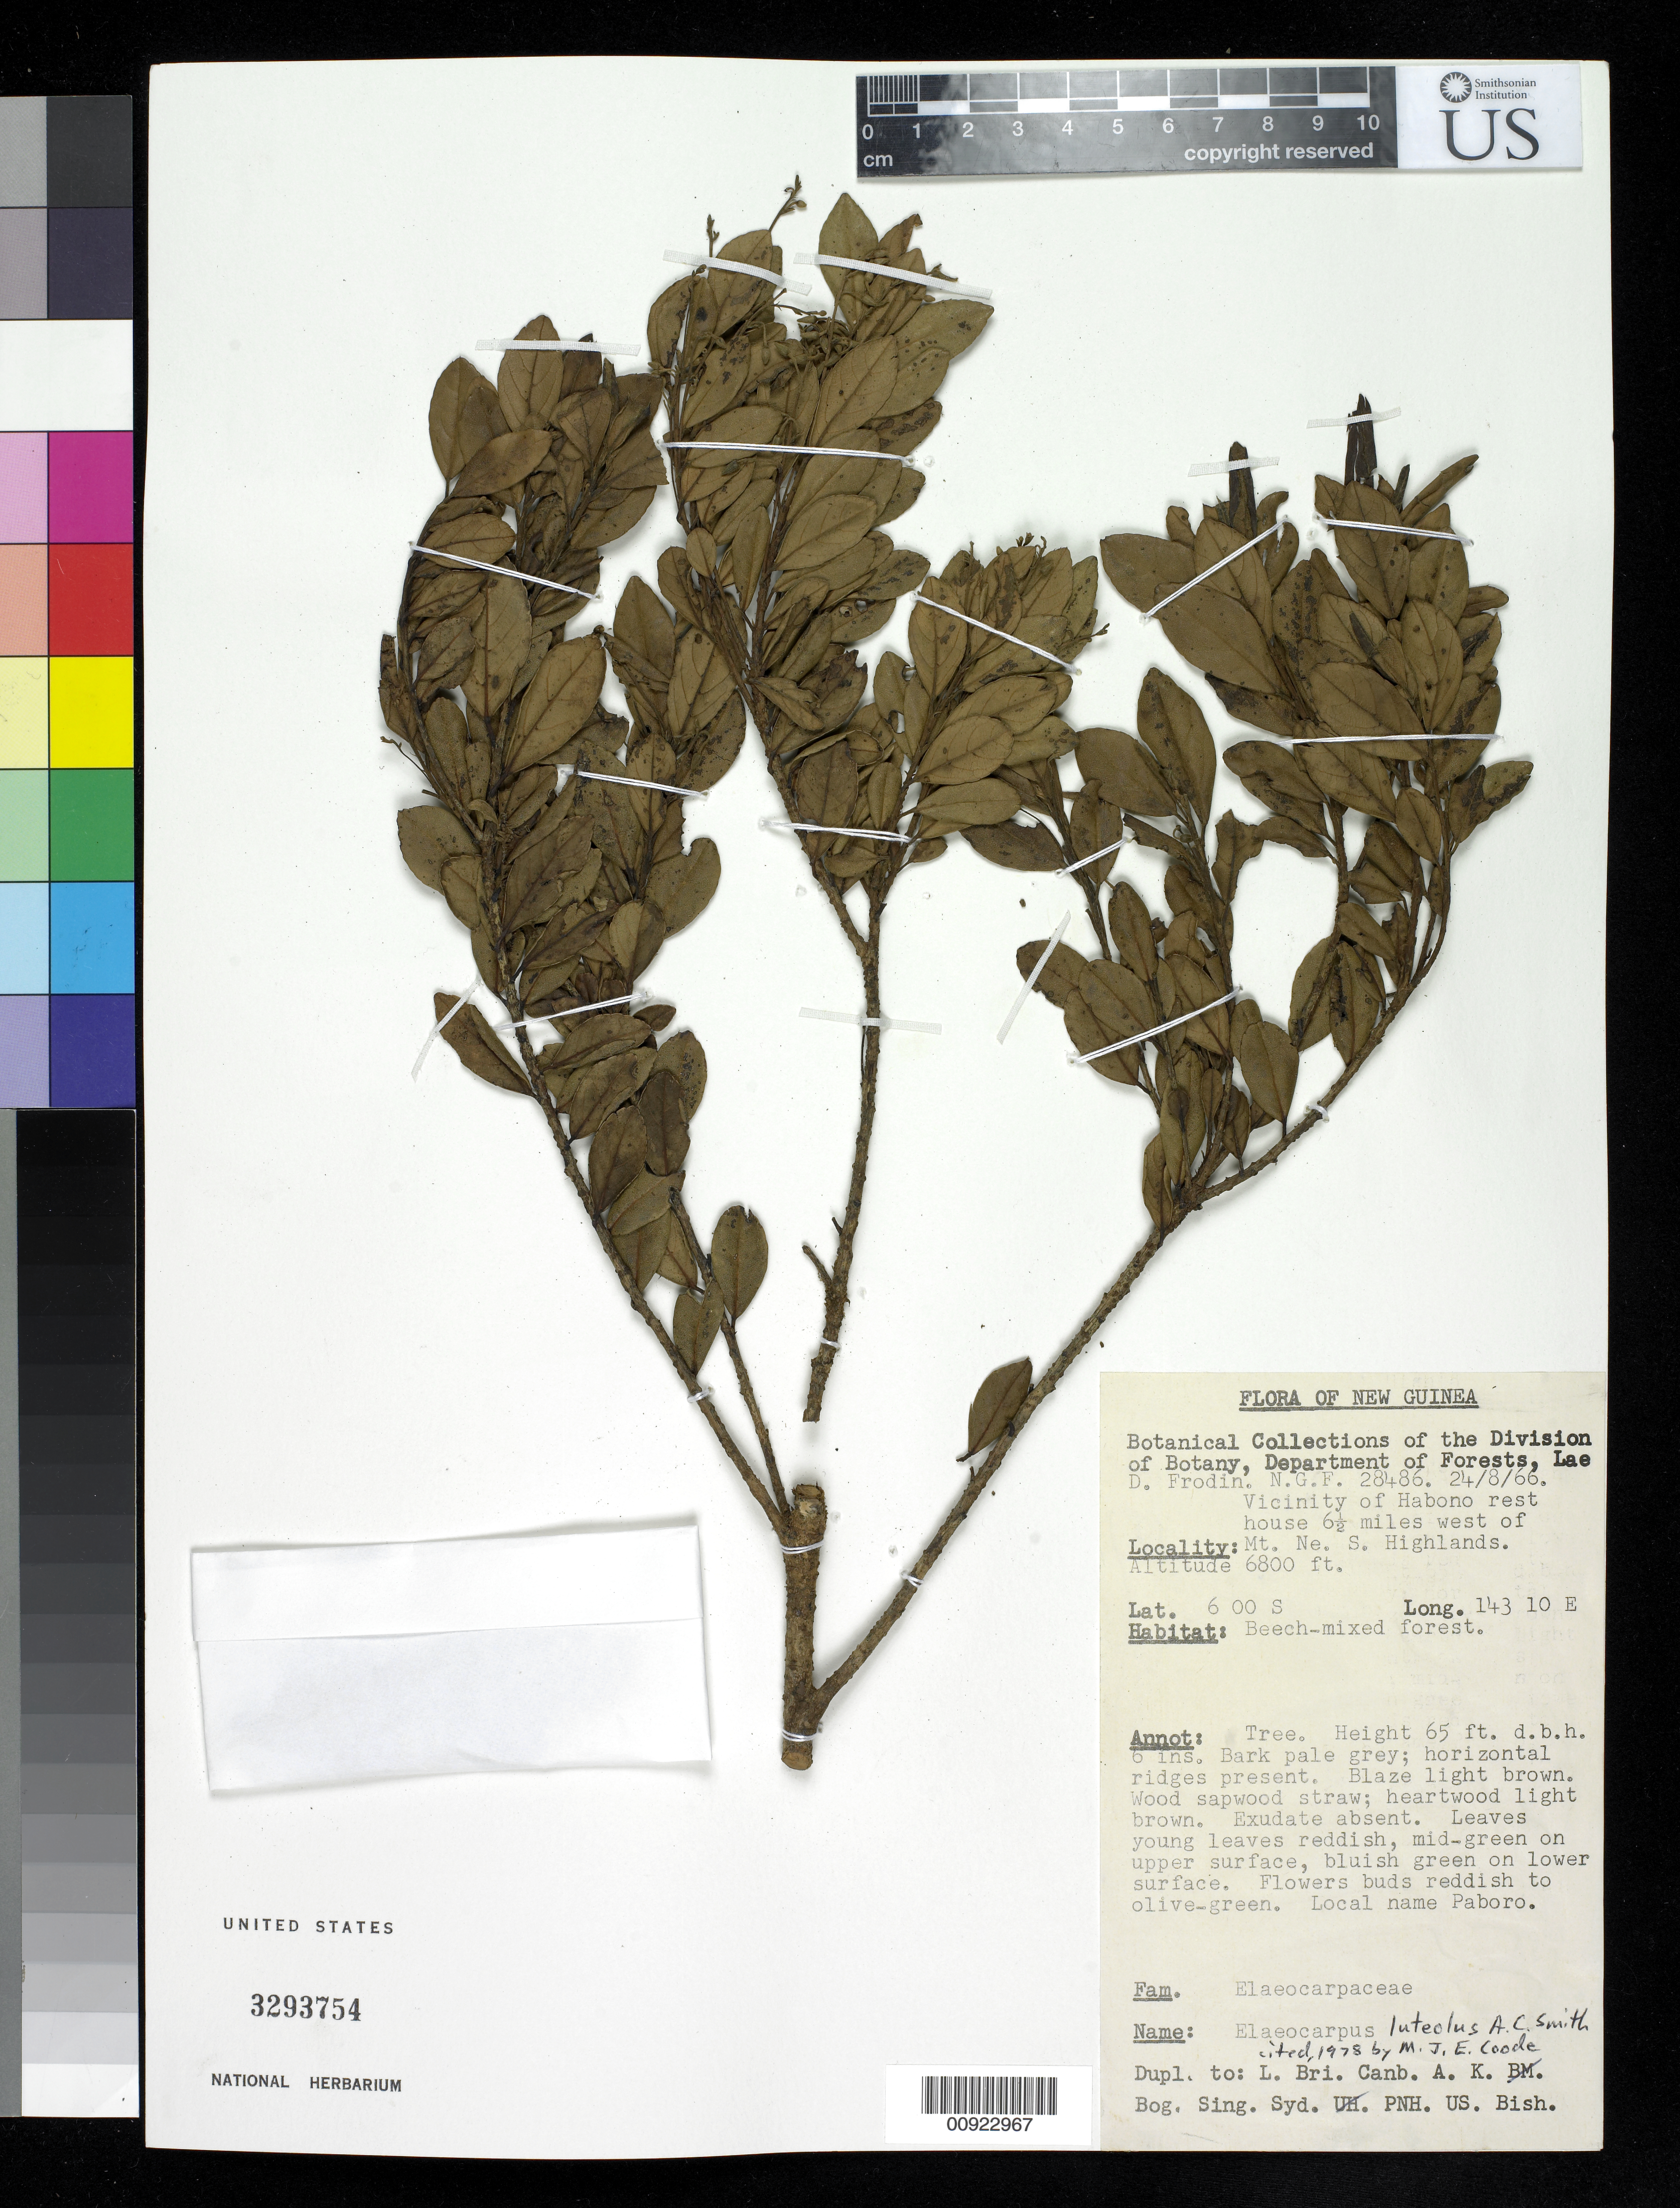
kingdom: Plantae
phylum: Tracheophyta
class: Magnoliopsida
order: Oxalidales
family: Elaeocarpaceae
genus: Elaeocarpus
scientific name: Elaeocarpus luteolus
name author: Koord. & Valeton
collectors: D. G. Frodin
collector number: NGF 28486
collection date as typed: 24 Aug 1966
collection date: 1966-08-24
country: Papua New Guinea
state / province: Southern Highlands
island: New Guinea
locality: Vicinity of Habono rest houe 6.5 miles west of Mt. Ne. S. Highlands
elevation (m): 2073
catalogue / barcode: US 3293754